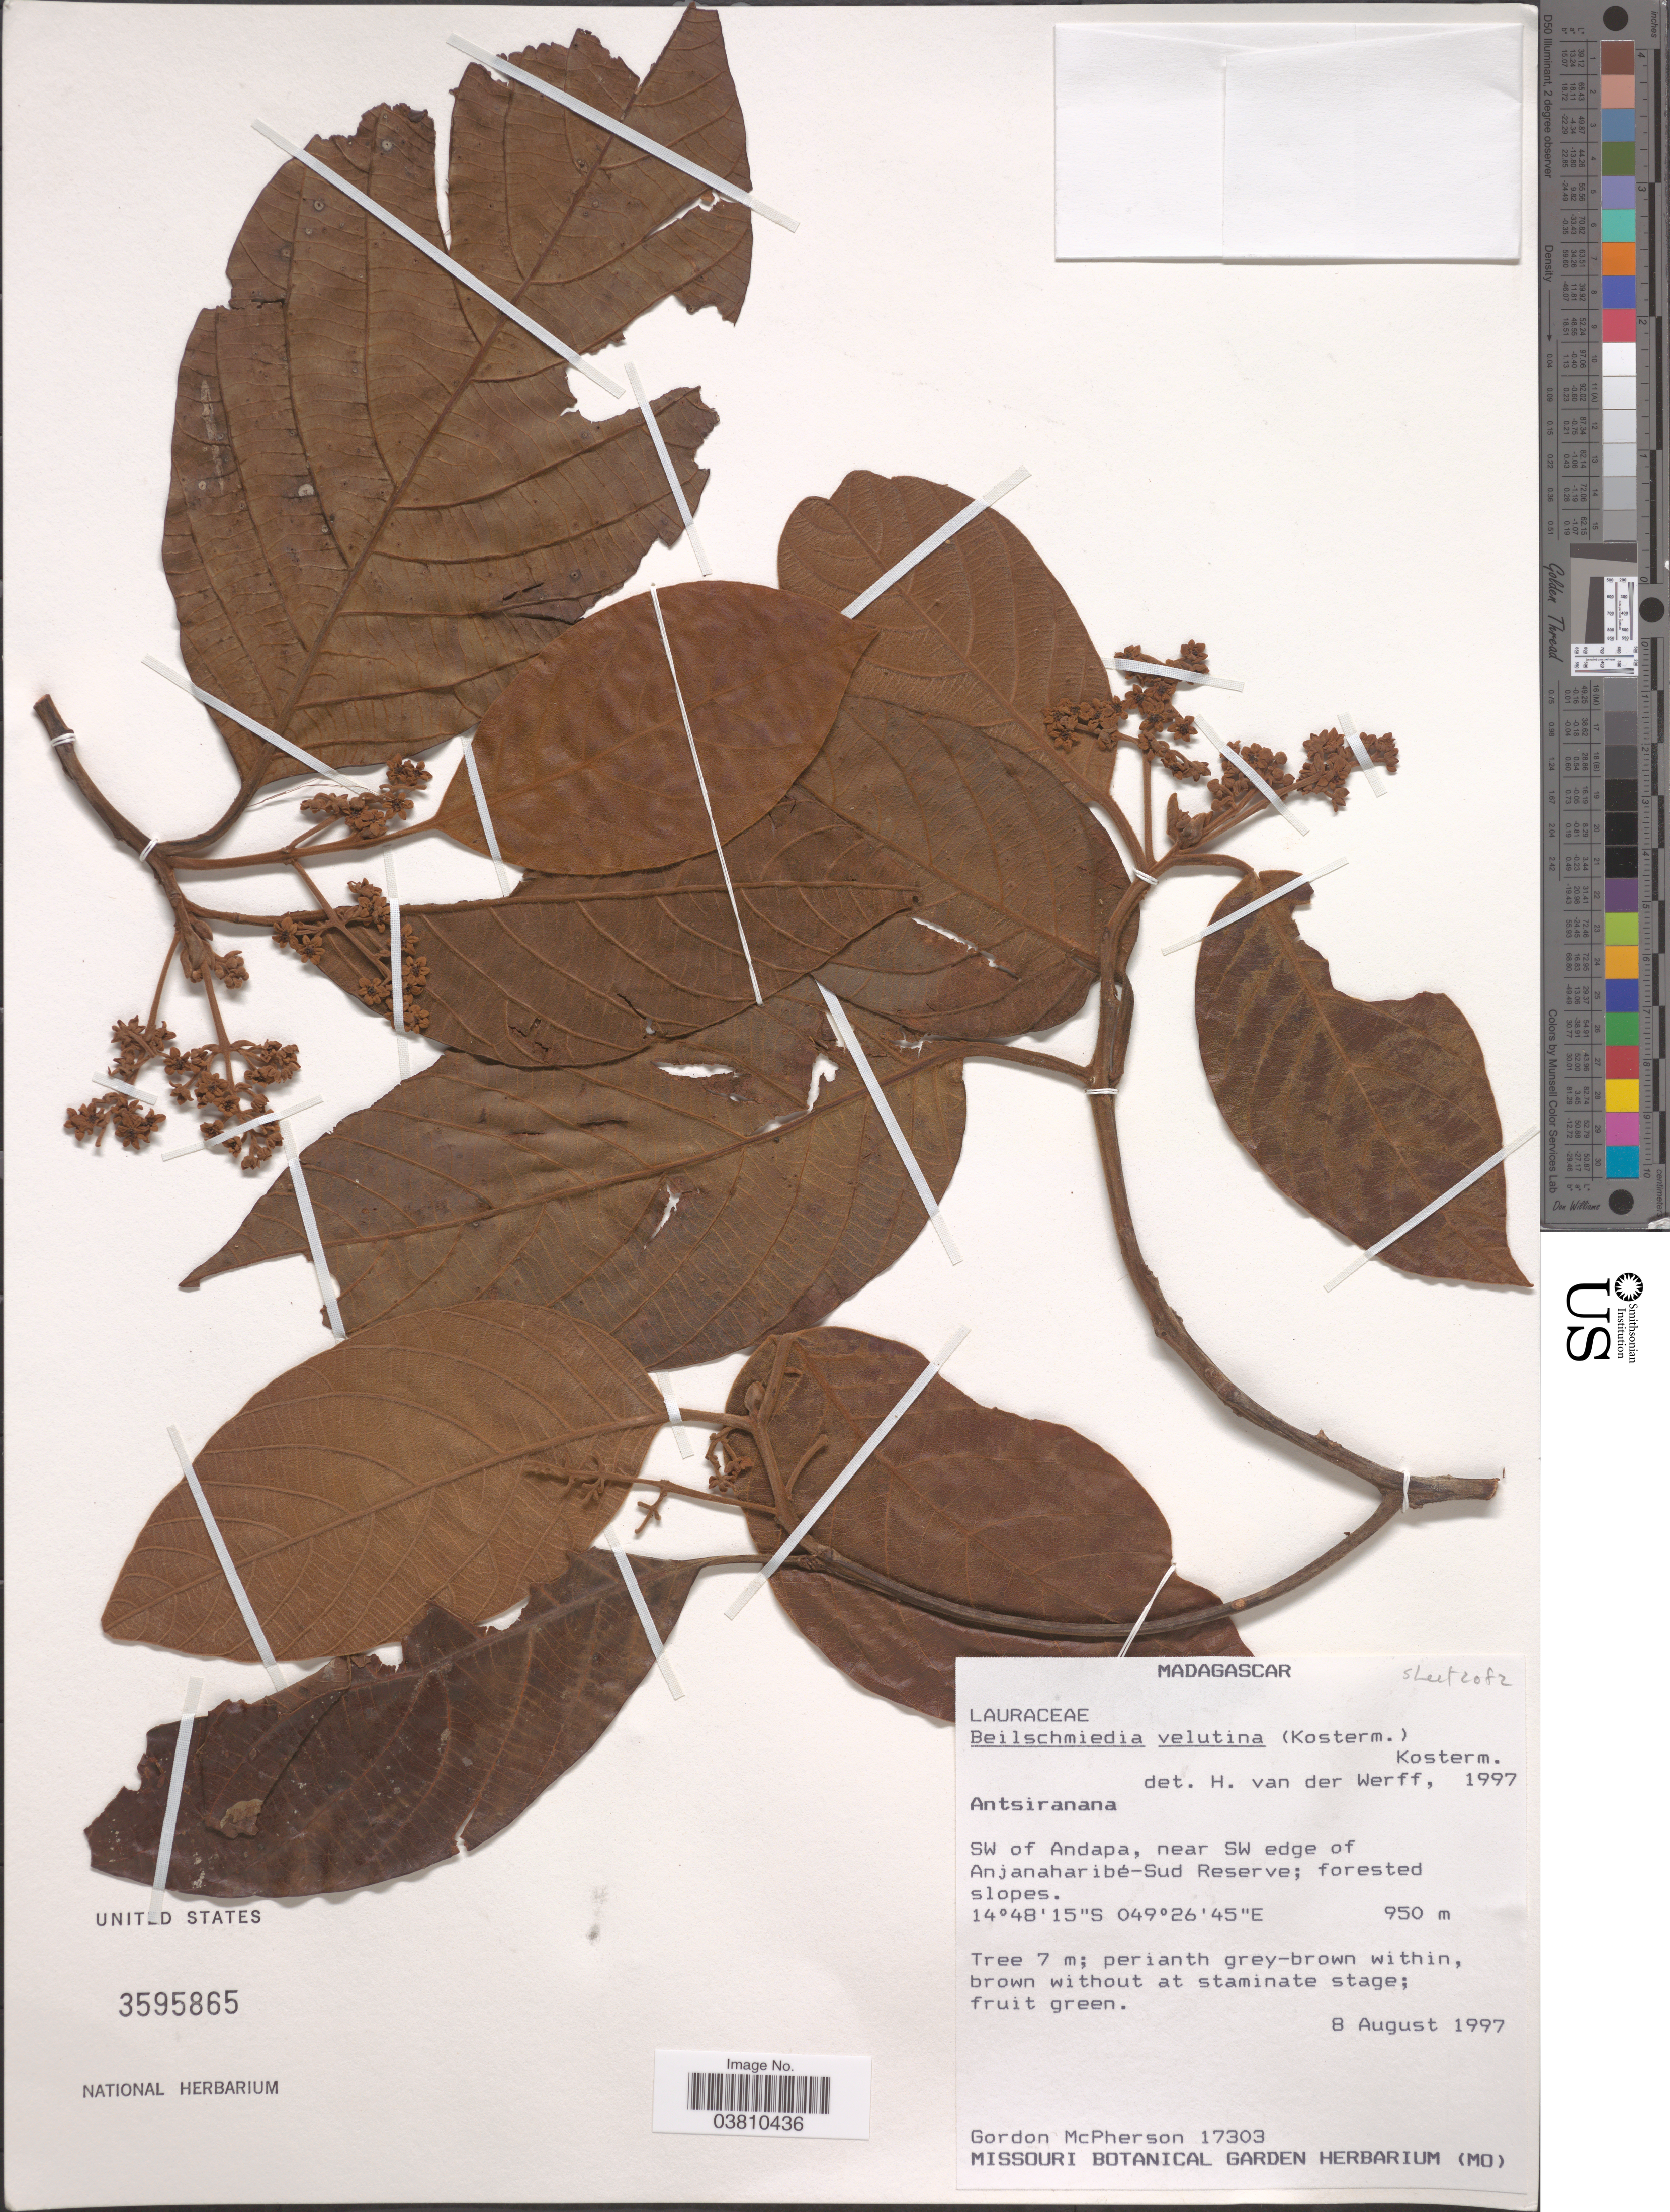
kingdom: Plantae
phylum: Tracheophyta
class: Magnoliopsida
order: Laurales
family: Lauraceae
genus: Beilschmiedia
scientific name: Beilschmiedia velutina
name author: (Kosterm.) Kosterm.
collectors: G. McPherson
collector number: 17303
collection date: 1997-08-08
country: Madagascar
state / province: Sava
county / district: Andapa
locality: SW of Andapa, near SW edge of Anjanaharibé-Sud Reserve; forested slopes.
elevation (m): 950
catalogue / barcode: US 3595865